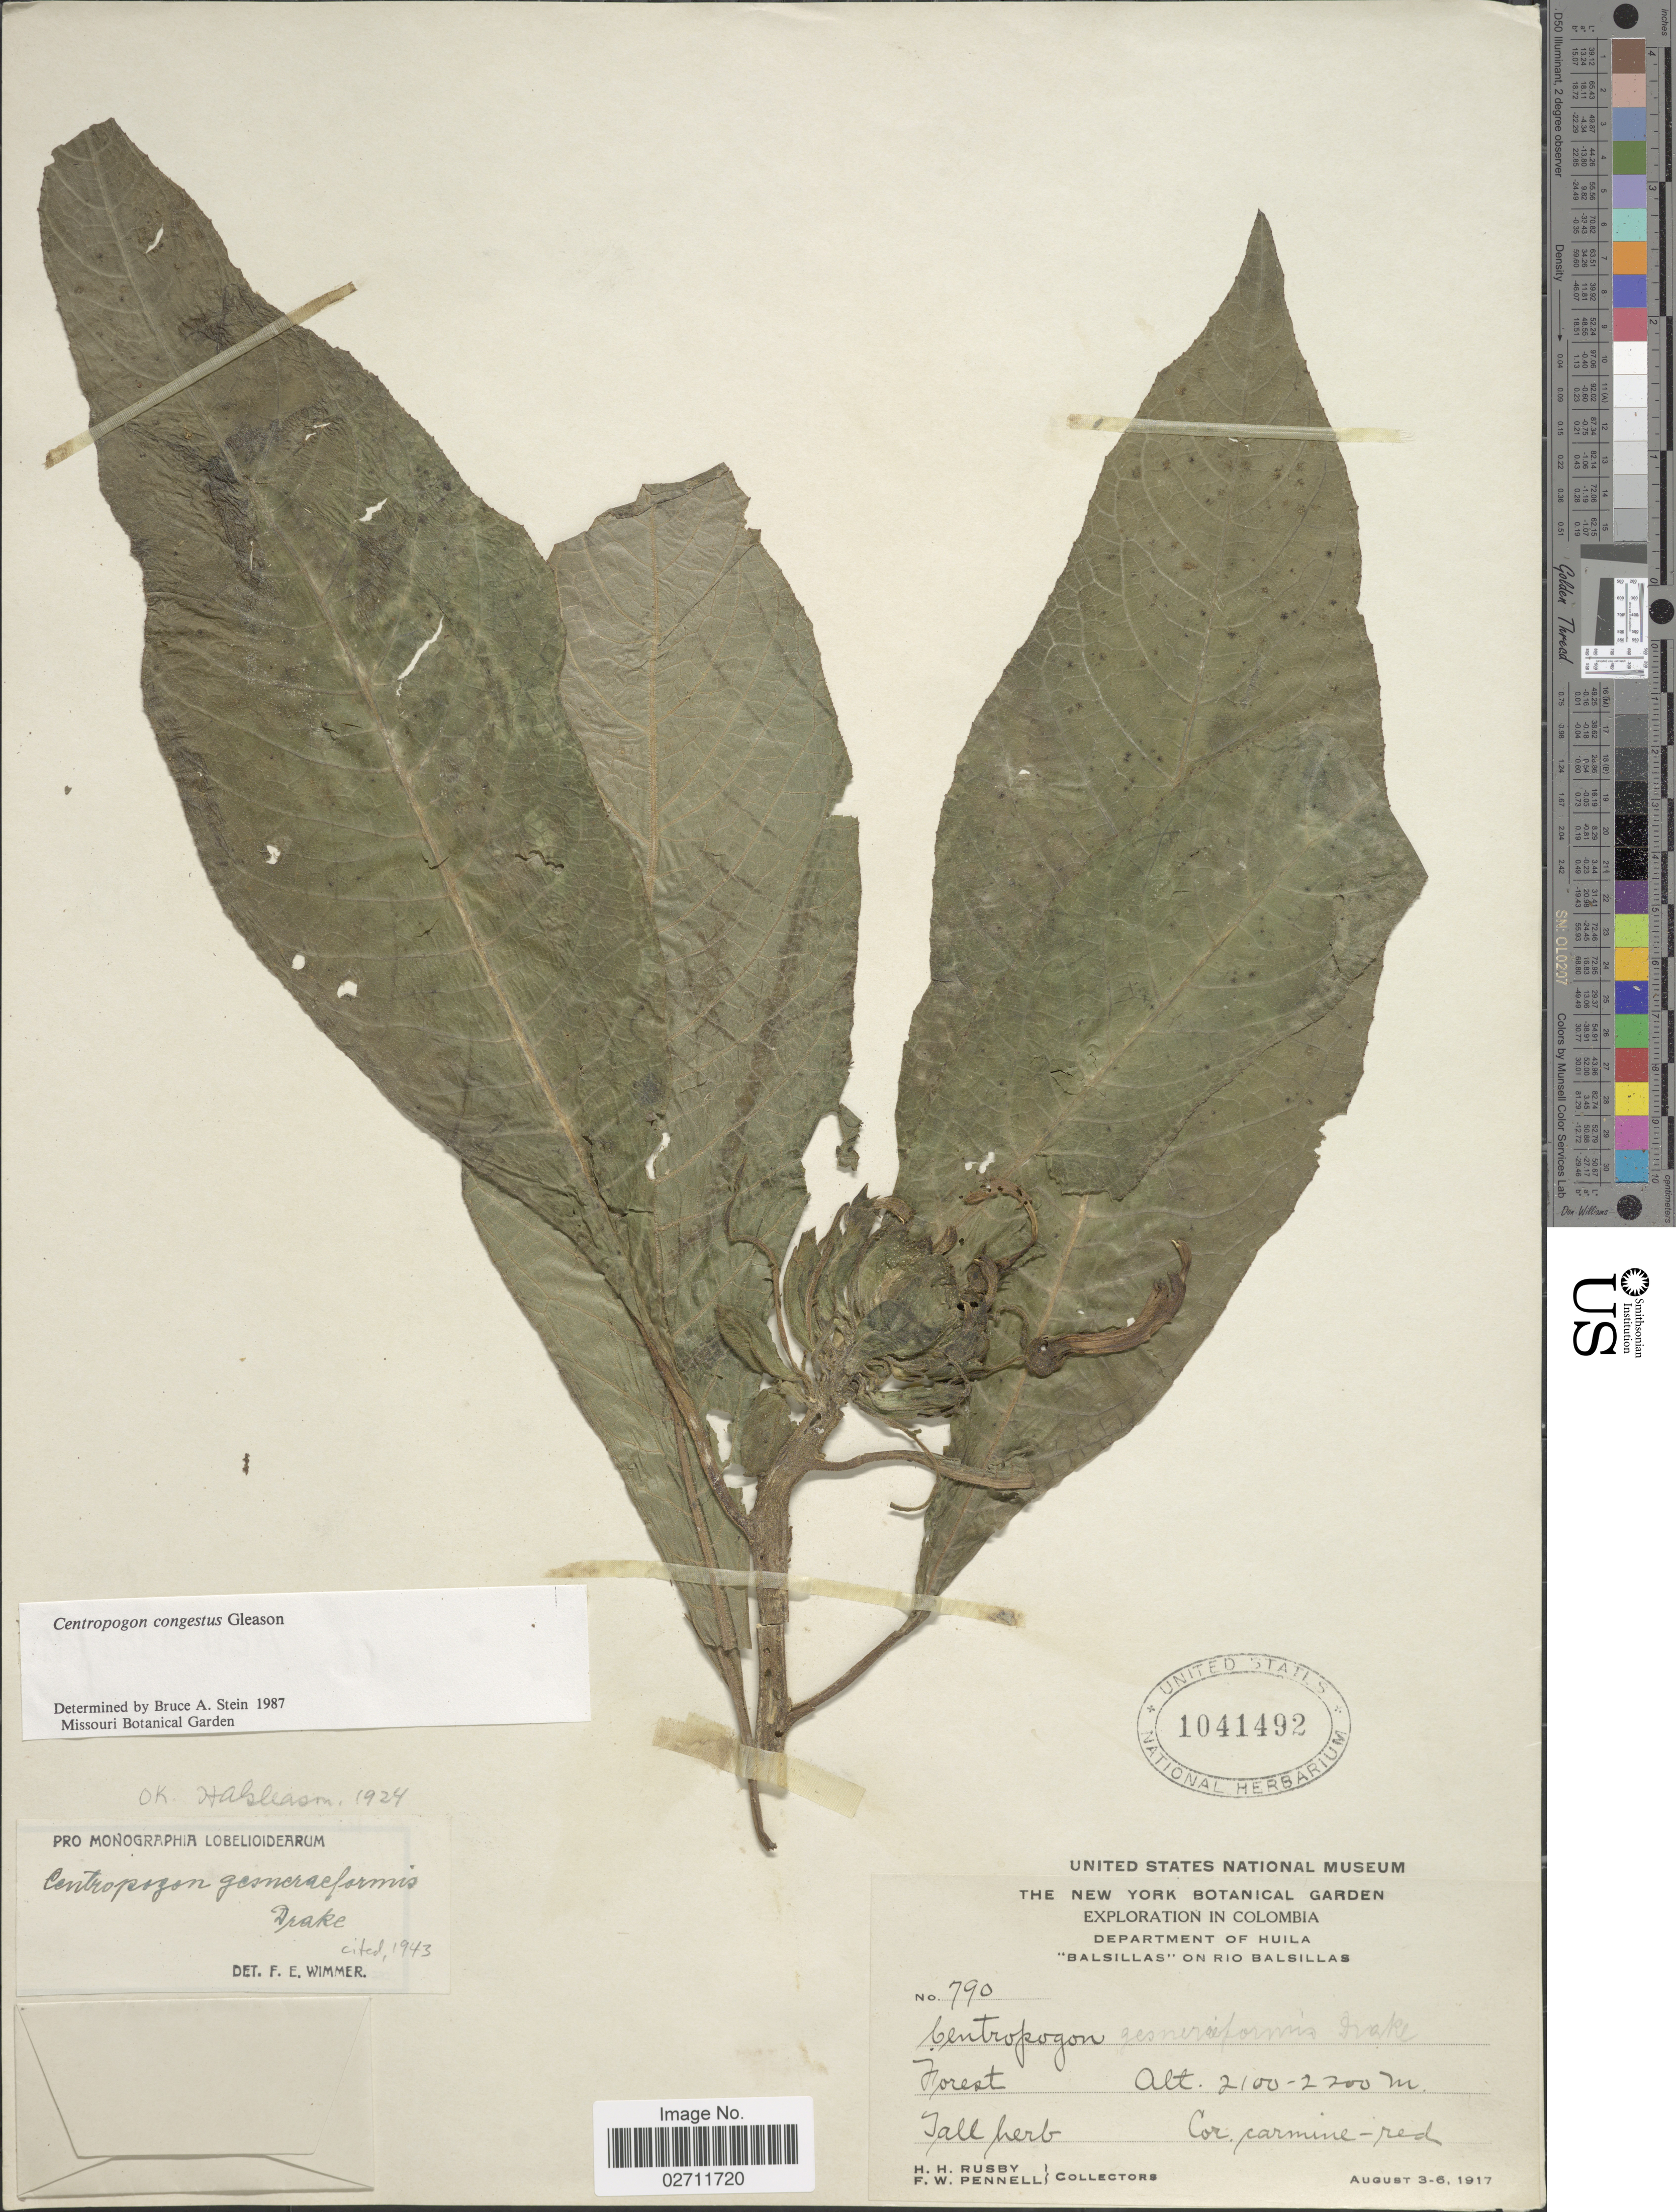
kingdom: Plantae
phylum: Tracheophyta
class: Magnoliopsida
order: Asterales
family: Campanulaceae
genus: Centropogon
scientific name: Centropogon congestus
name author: Gleason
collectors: H. H. Rusby & F. W. Pennell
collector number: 790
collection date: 1917-08-03/1917-08-06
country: Colombia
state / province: Huila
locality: Balsillas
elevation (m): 2100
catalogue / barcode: US 1041492